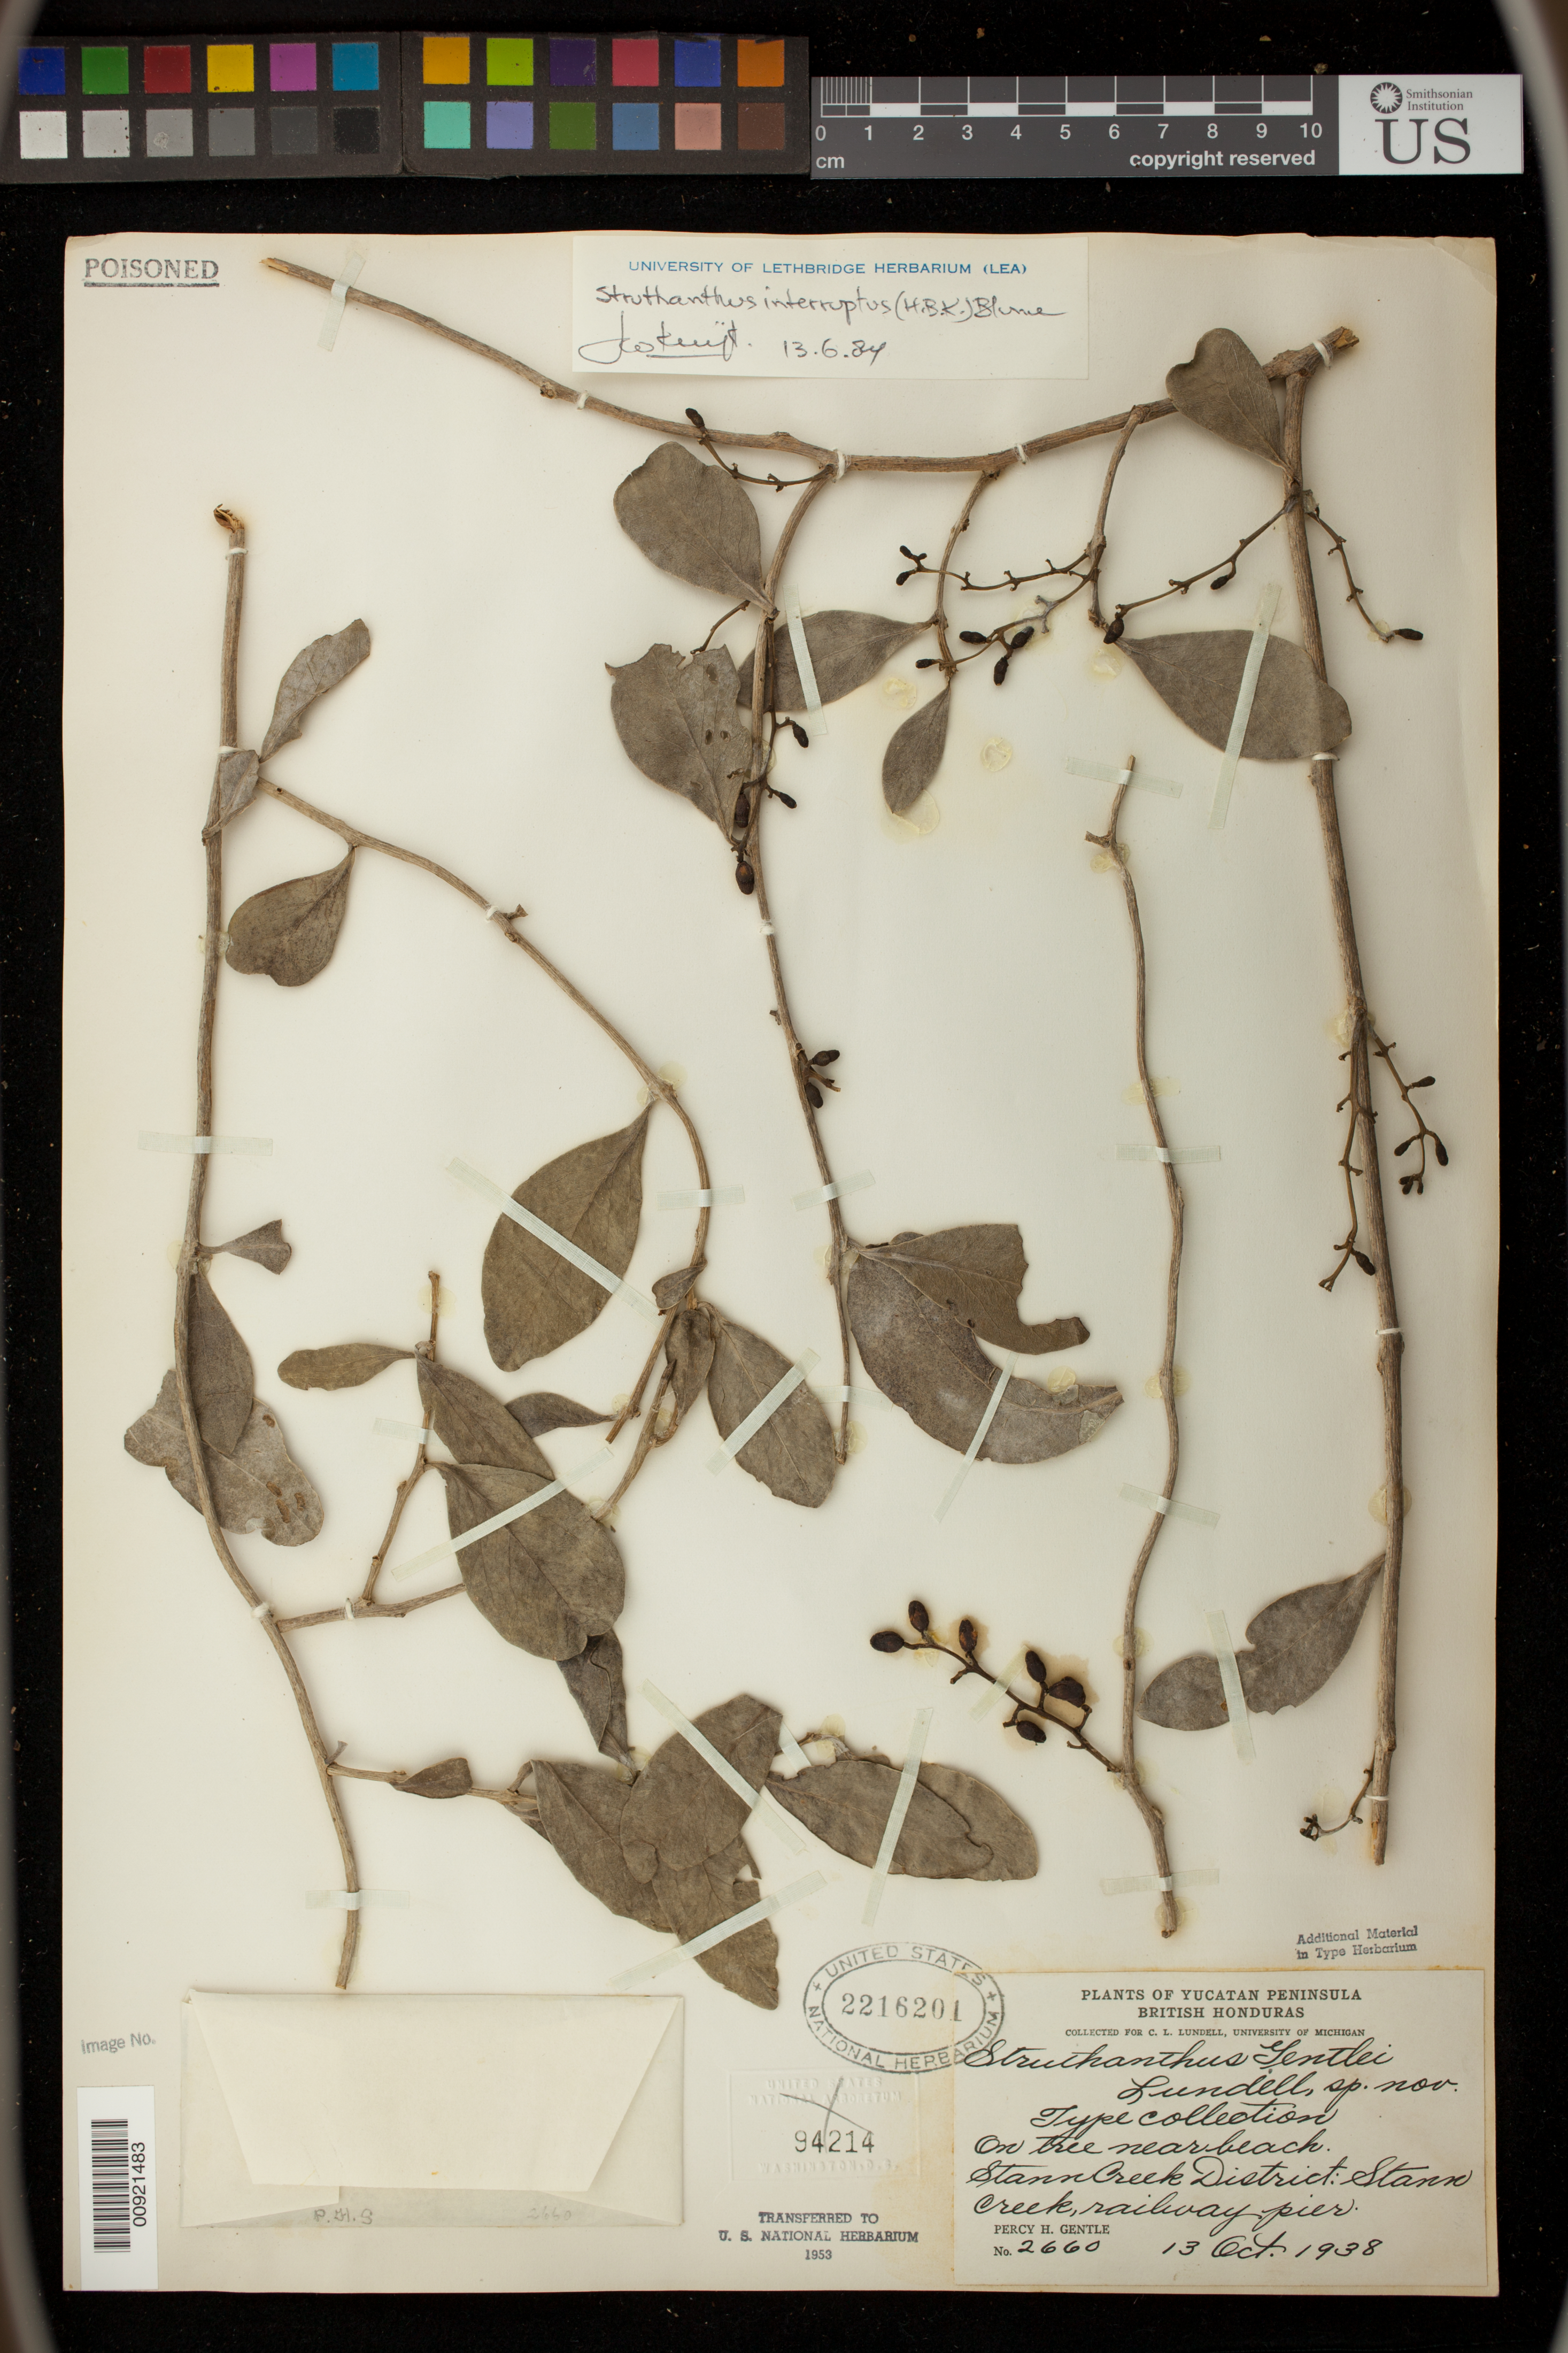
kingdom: Plantae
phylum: Tracheophyta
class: Magnoliopsida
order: Santalales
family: Loranthaceae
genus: Struthanthus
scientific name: Struthanthus gentlei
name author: Lundell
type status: Isotype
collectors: P. H. Gentle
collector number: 2660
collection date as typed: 13 Oct 1938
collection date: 1938-10-13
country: Belize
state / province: Stann Creek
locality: Stann Creek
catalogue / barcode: US 2216201